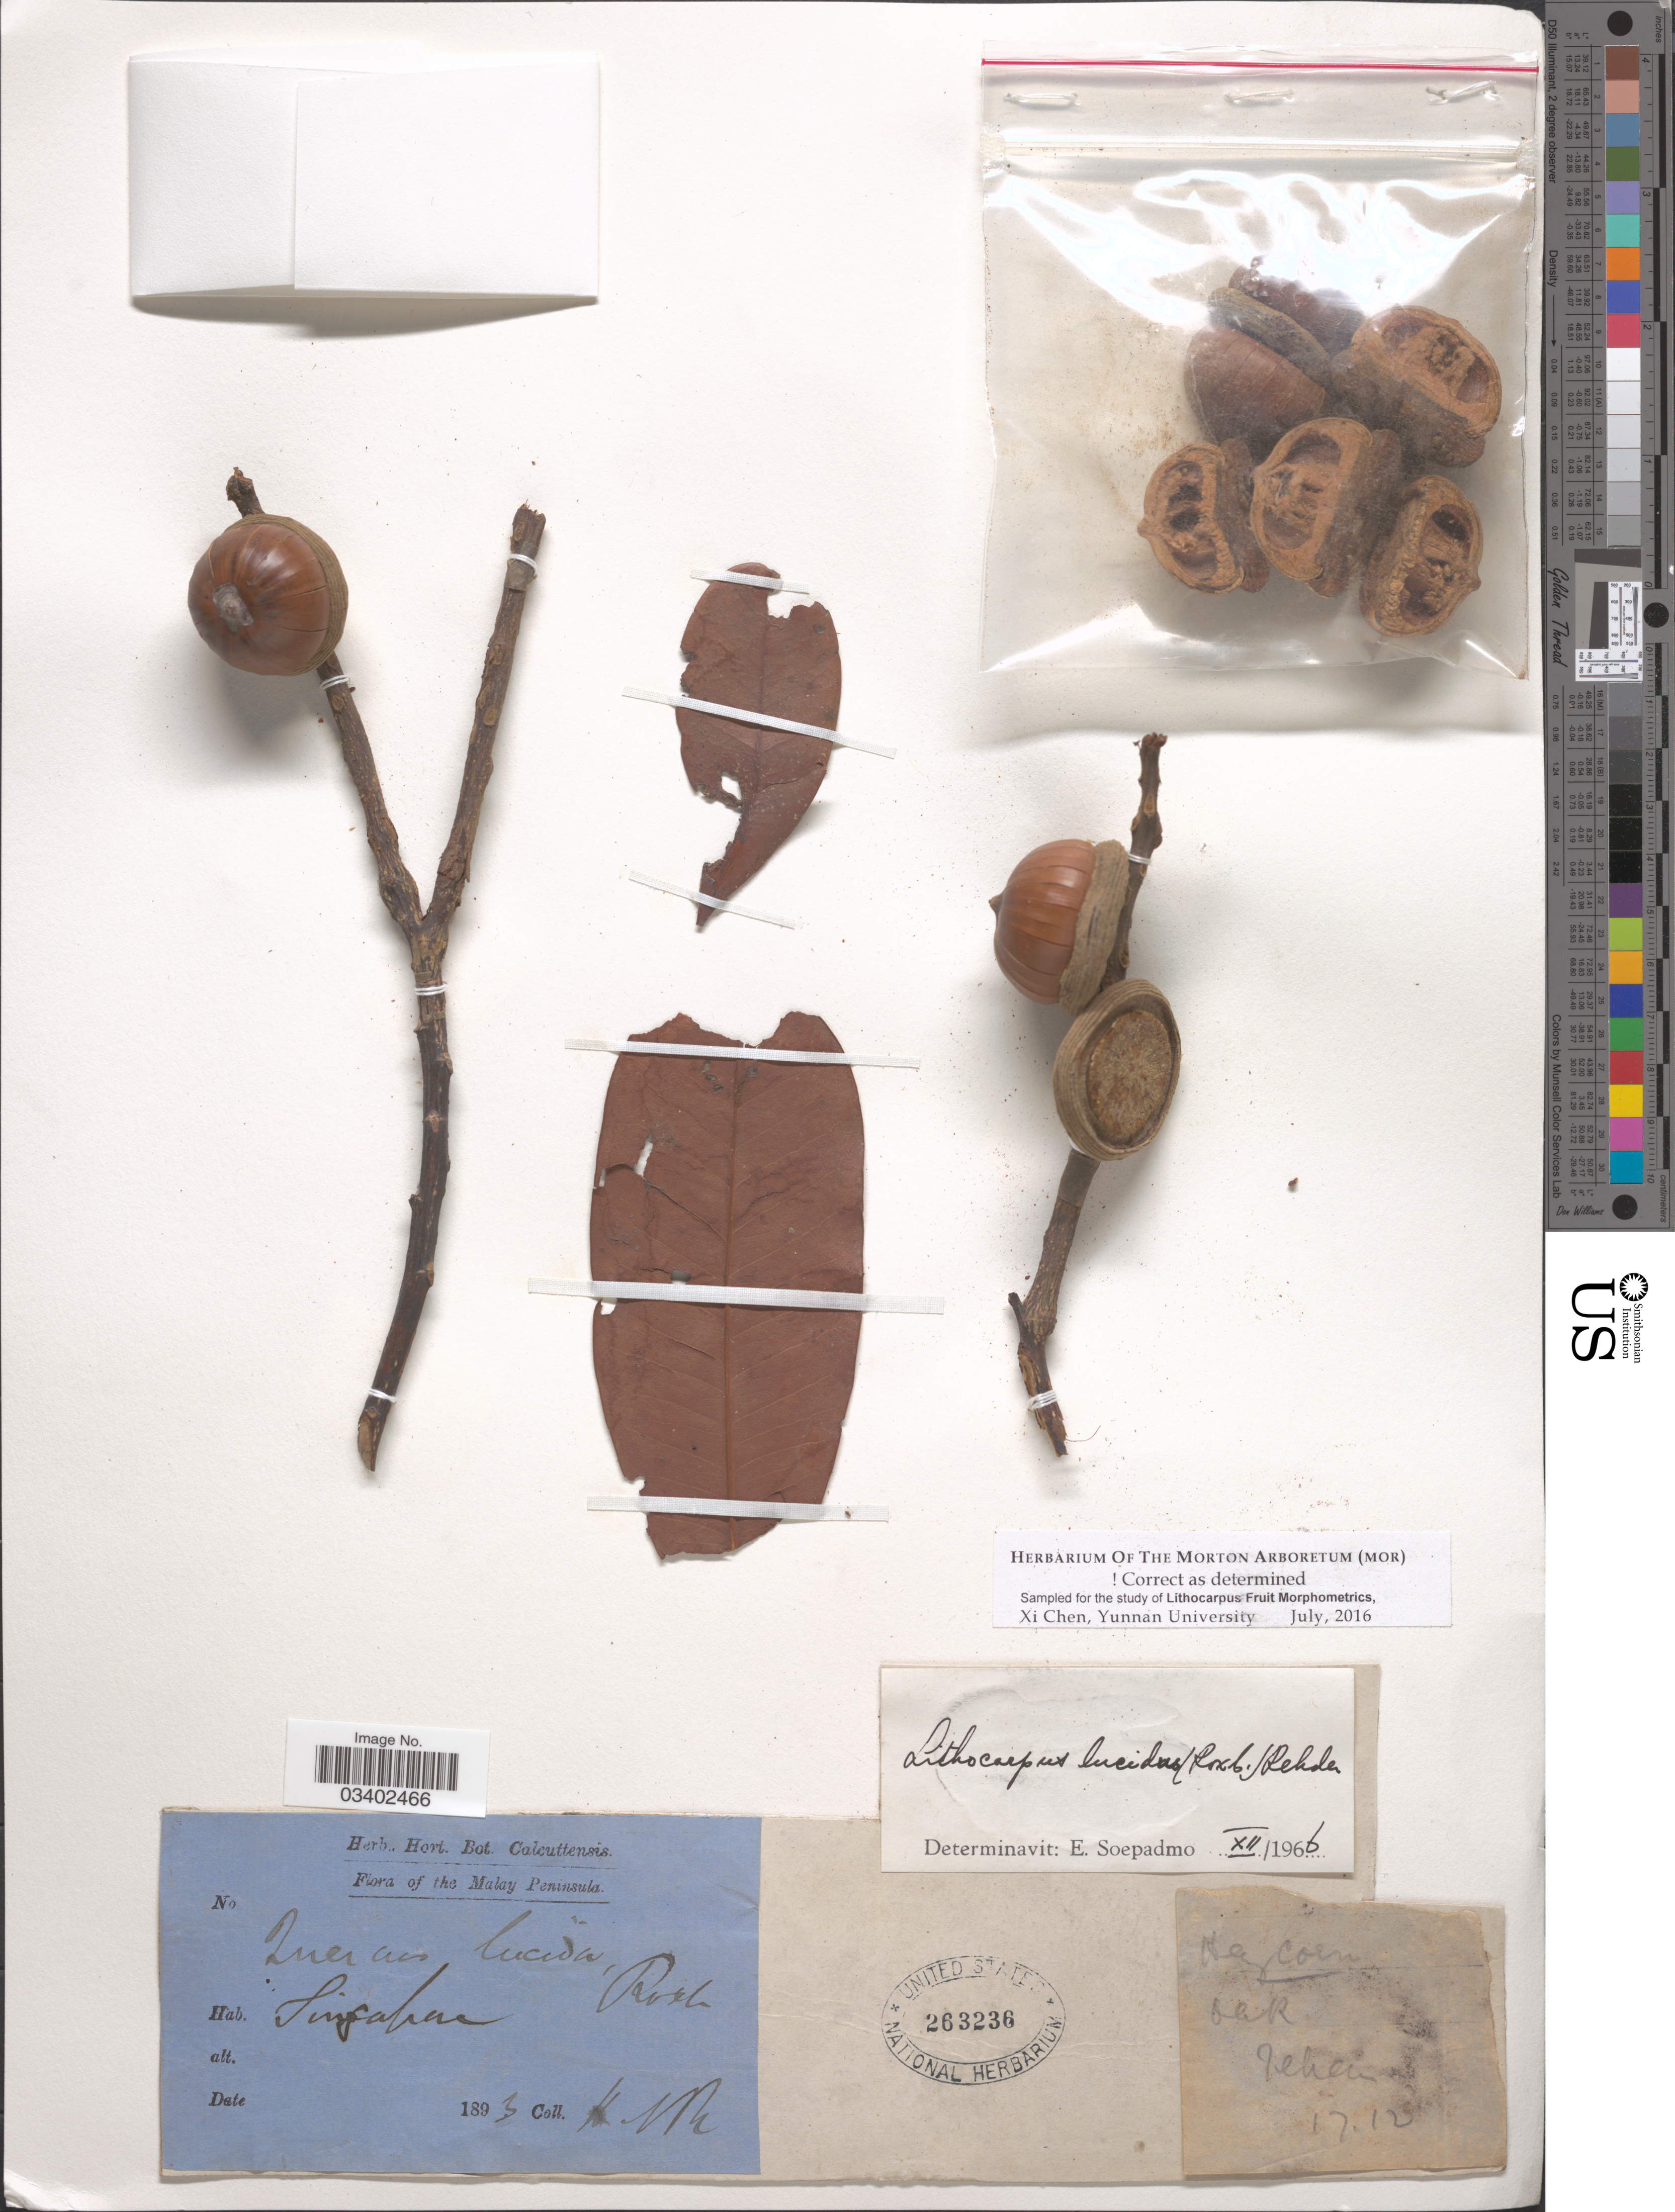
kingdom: Plantae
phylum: Tracheophyta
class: Magnoliopsida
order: Fagales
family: Fagaceae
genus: Lithocarpus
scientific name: Lithocarpus lucidus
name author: (Roxb.) Rehder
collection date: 1893-12-17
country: Singapore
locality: Malay Peninsula.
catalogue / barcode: US 263236